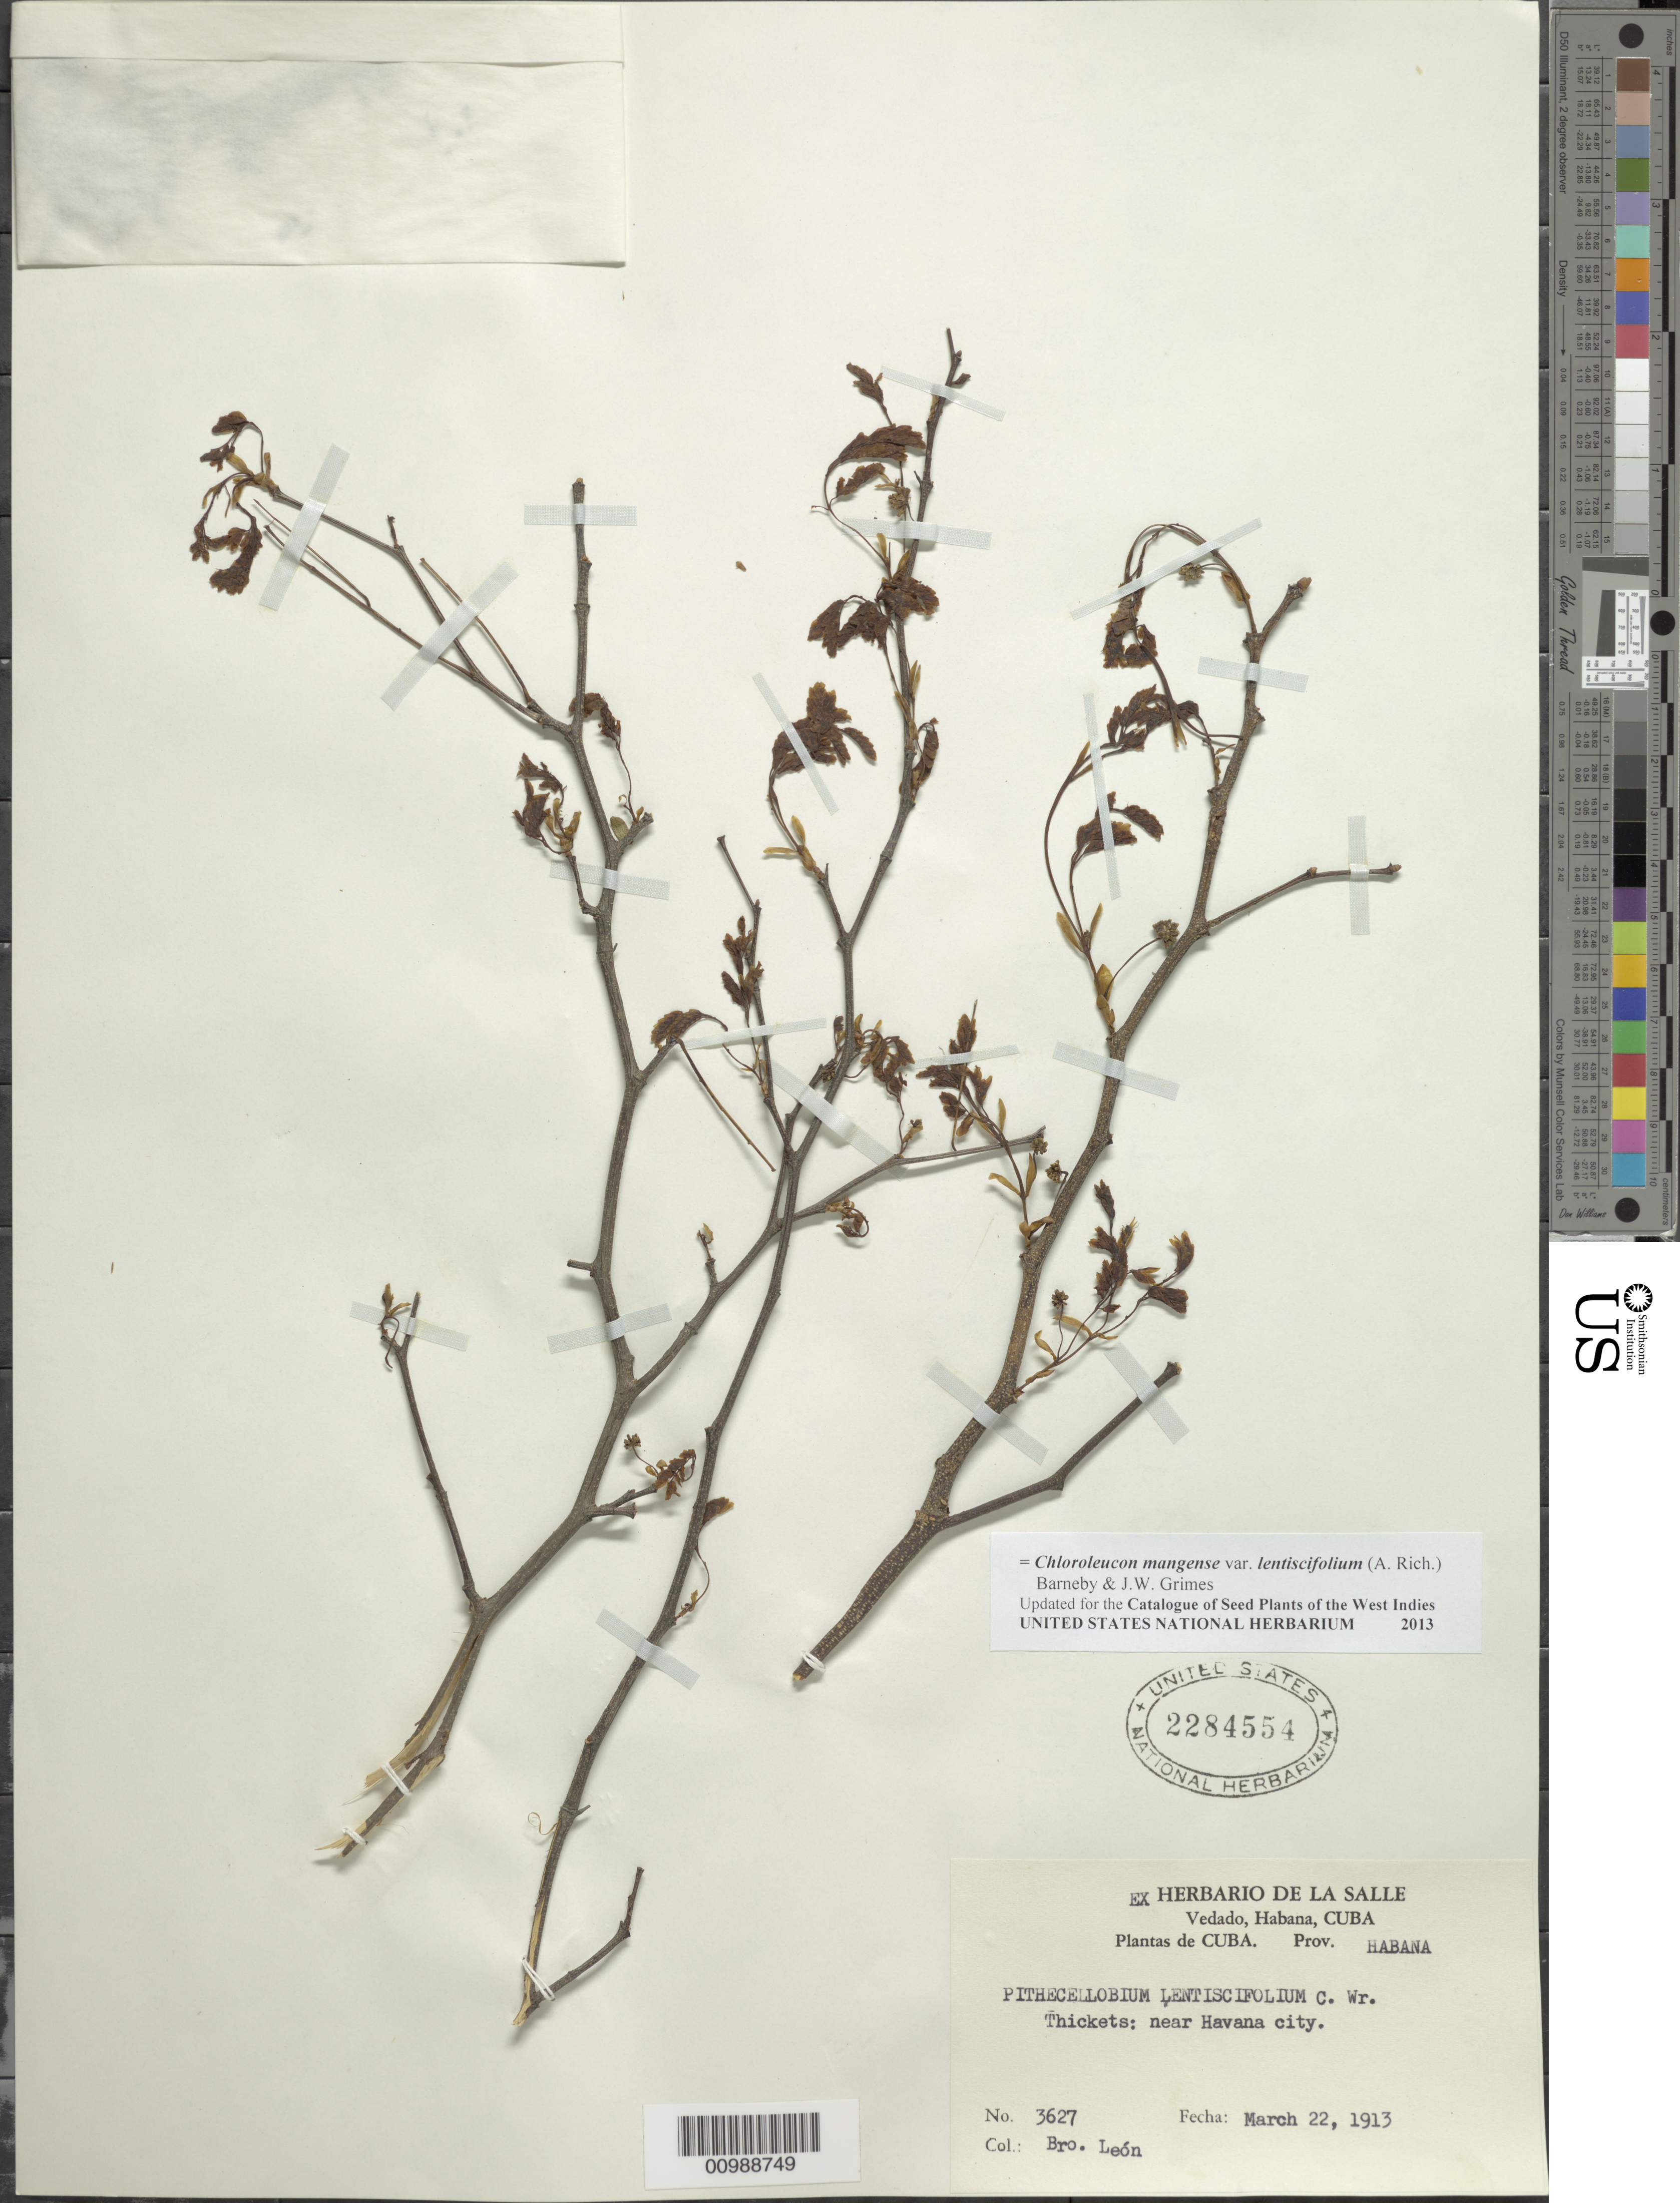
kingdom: Plantae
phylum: Tracheophyta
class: Magnoliopsida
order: Fabales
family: Fabaceae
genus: Chloroleucon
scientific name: Chloroleucon mangense var. lentiscifolium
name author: (A. Rich.) Barneby & J.W. Grimes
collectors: Bro. León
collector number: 3627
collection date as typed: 22 Mar 1913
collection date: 1913-03-22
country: Cuba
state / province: La Habana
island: Cuba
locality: Vedado; near Havana City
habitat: Thickets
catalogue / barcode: US 2284554